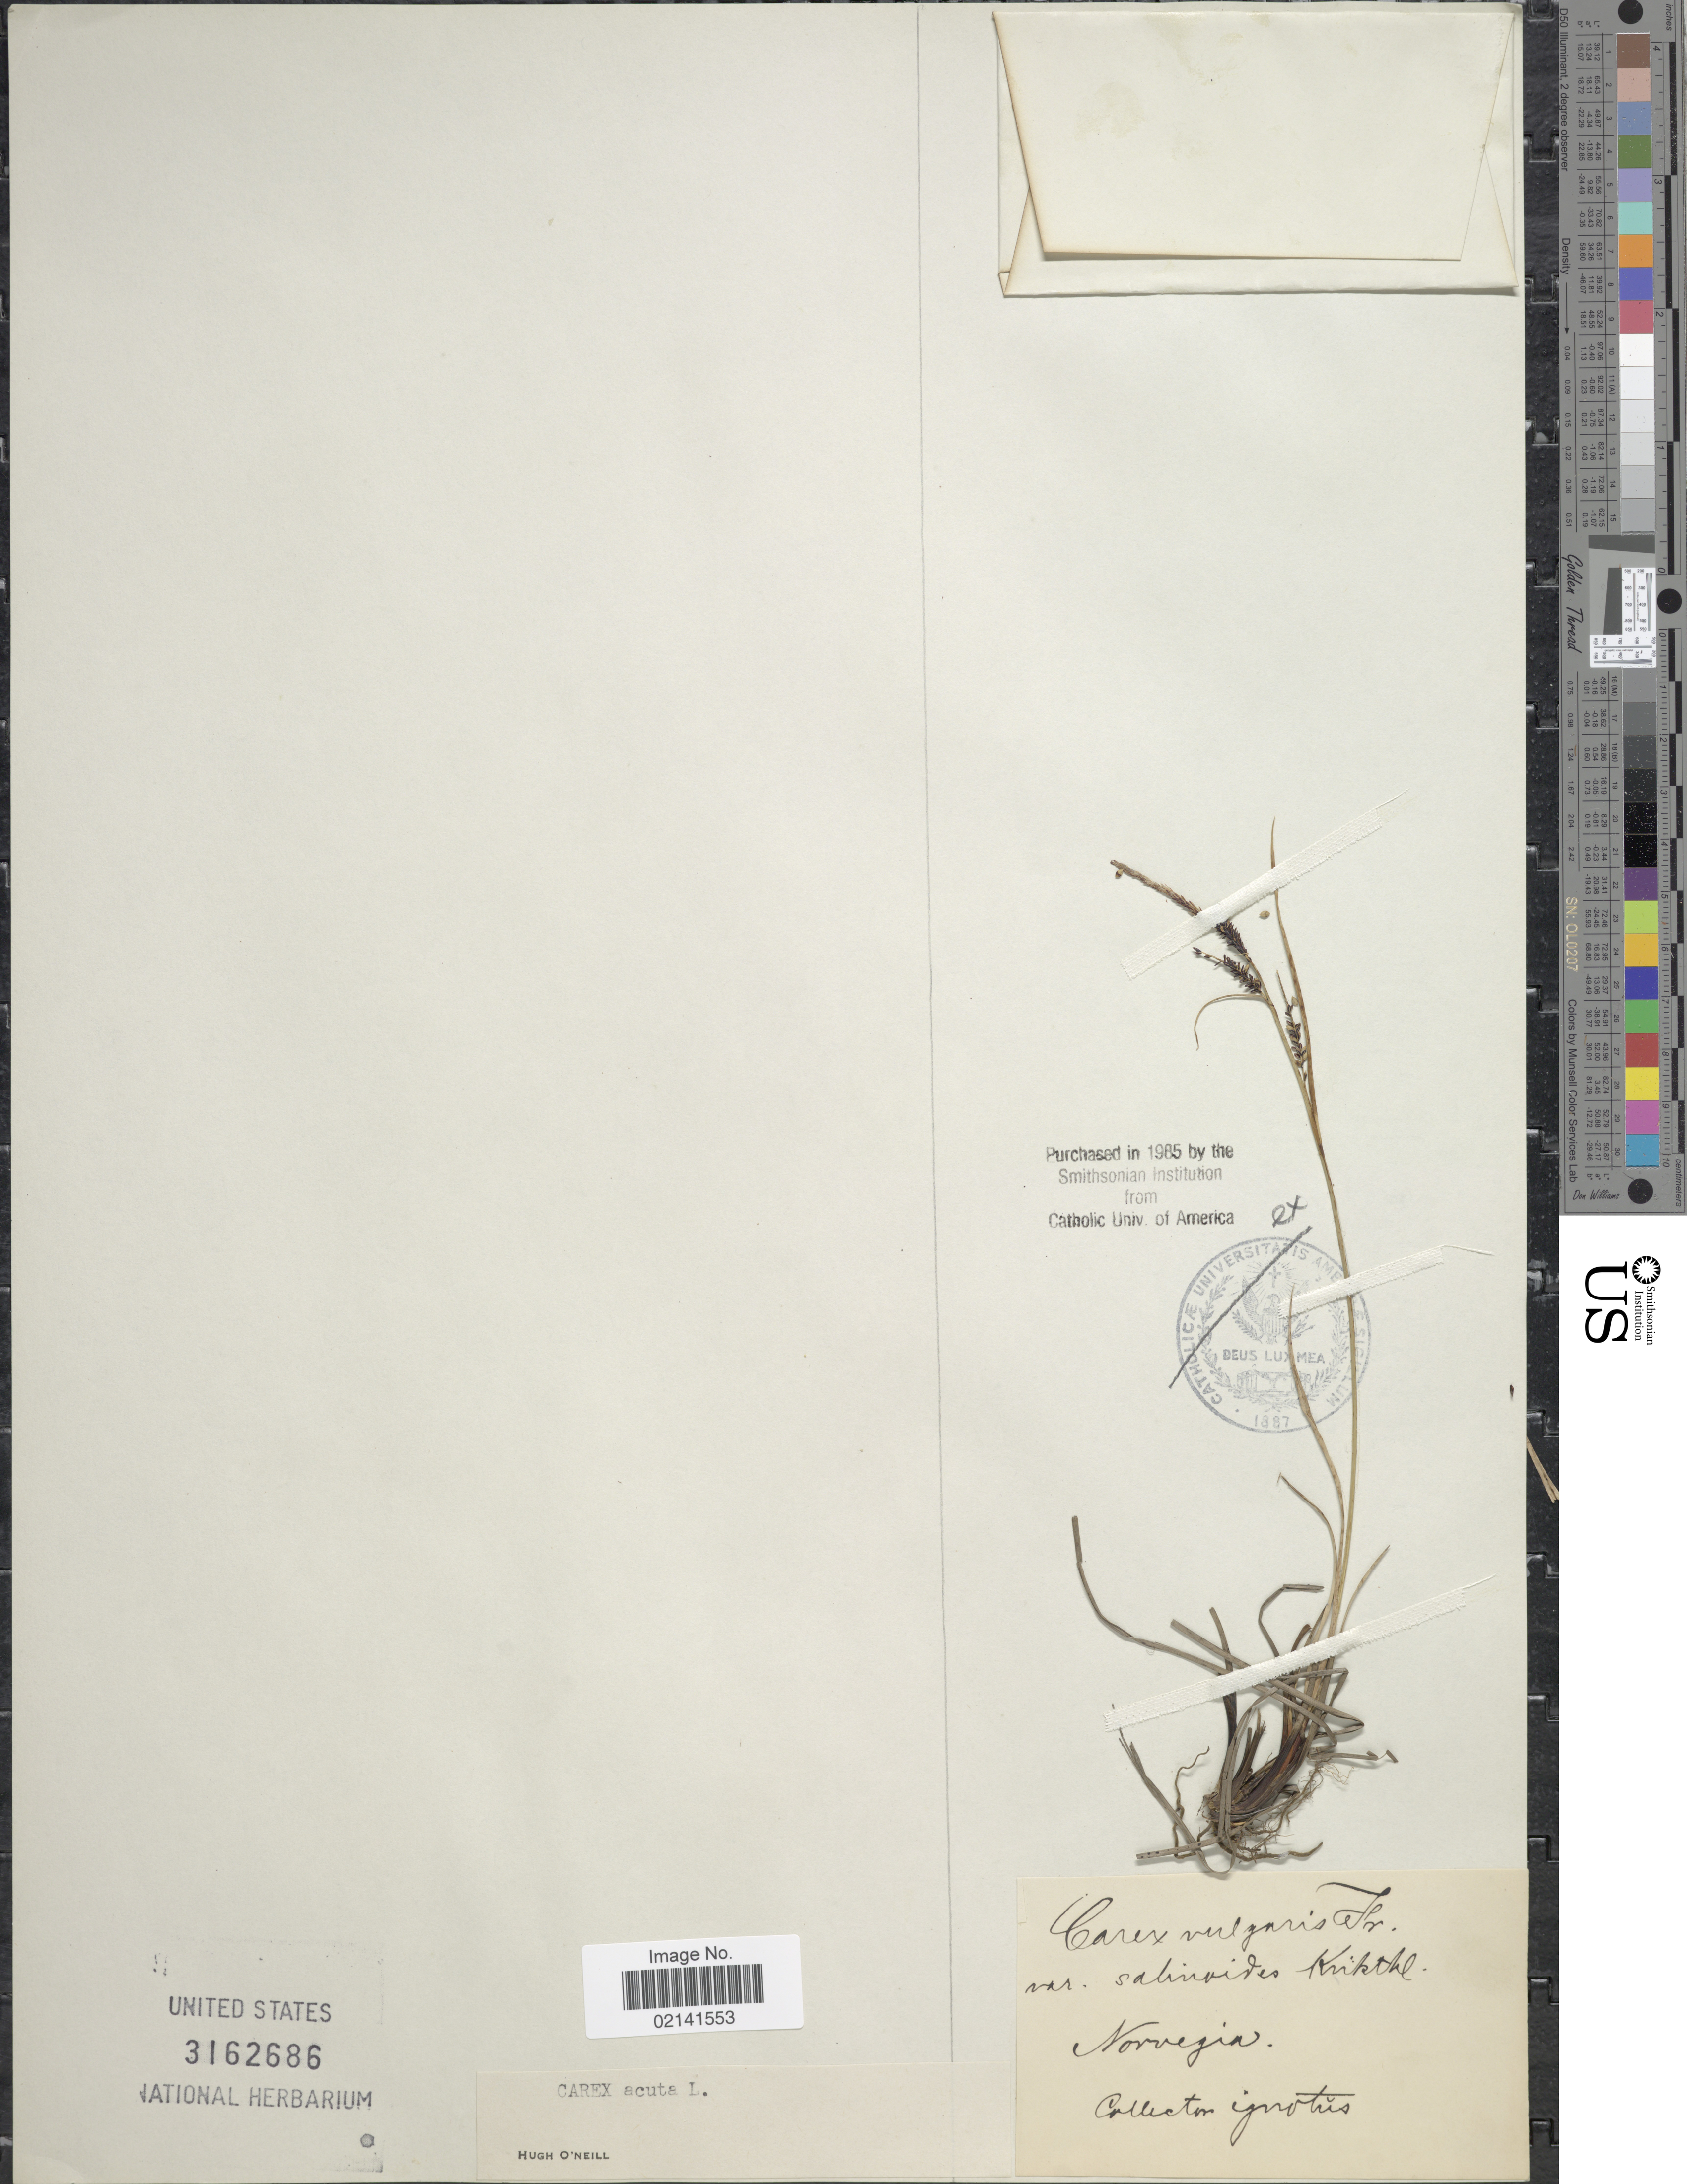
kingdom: Plantae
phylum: Tracheophyta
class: Liliopsida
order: Poales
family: Cyperaceae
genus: Carex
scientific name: Carex acuta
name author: L.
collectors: Ignotus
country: Norway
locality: Norvegia.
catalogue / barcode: US 3162686